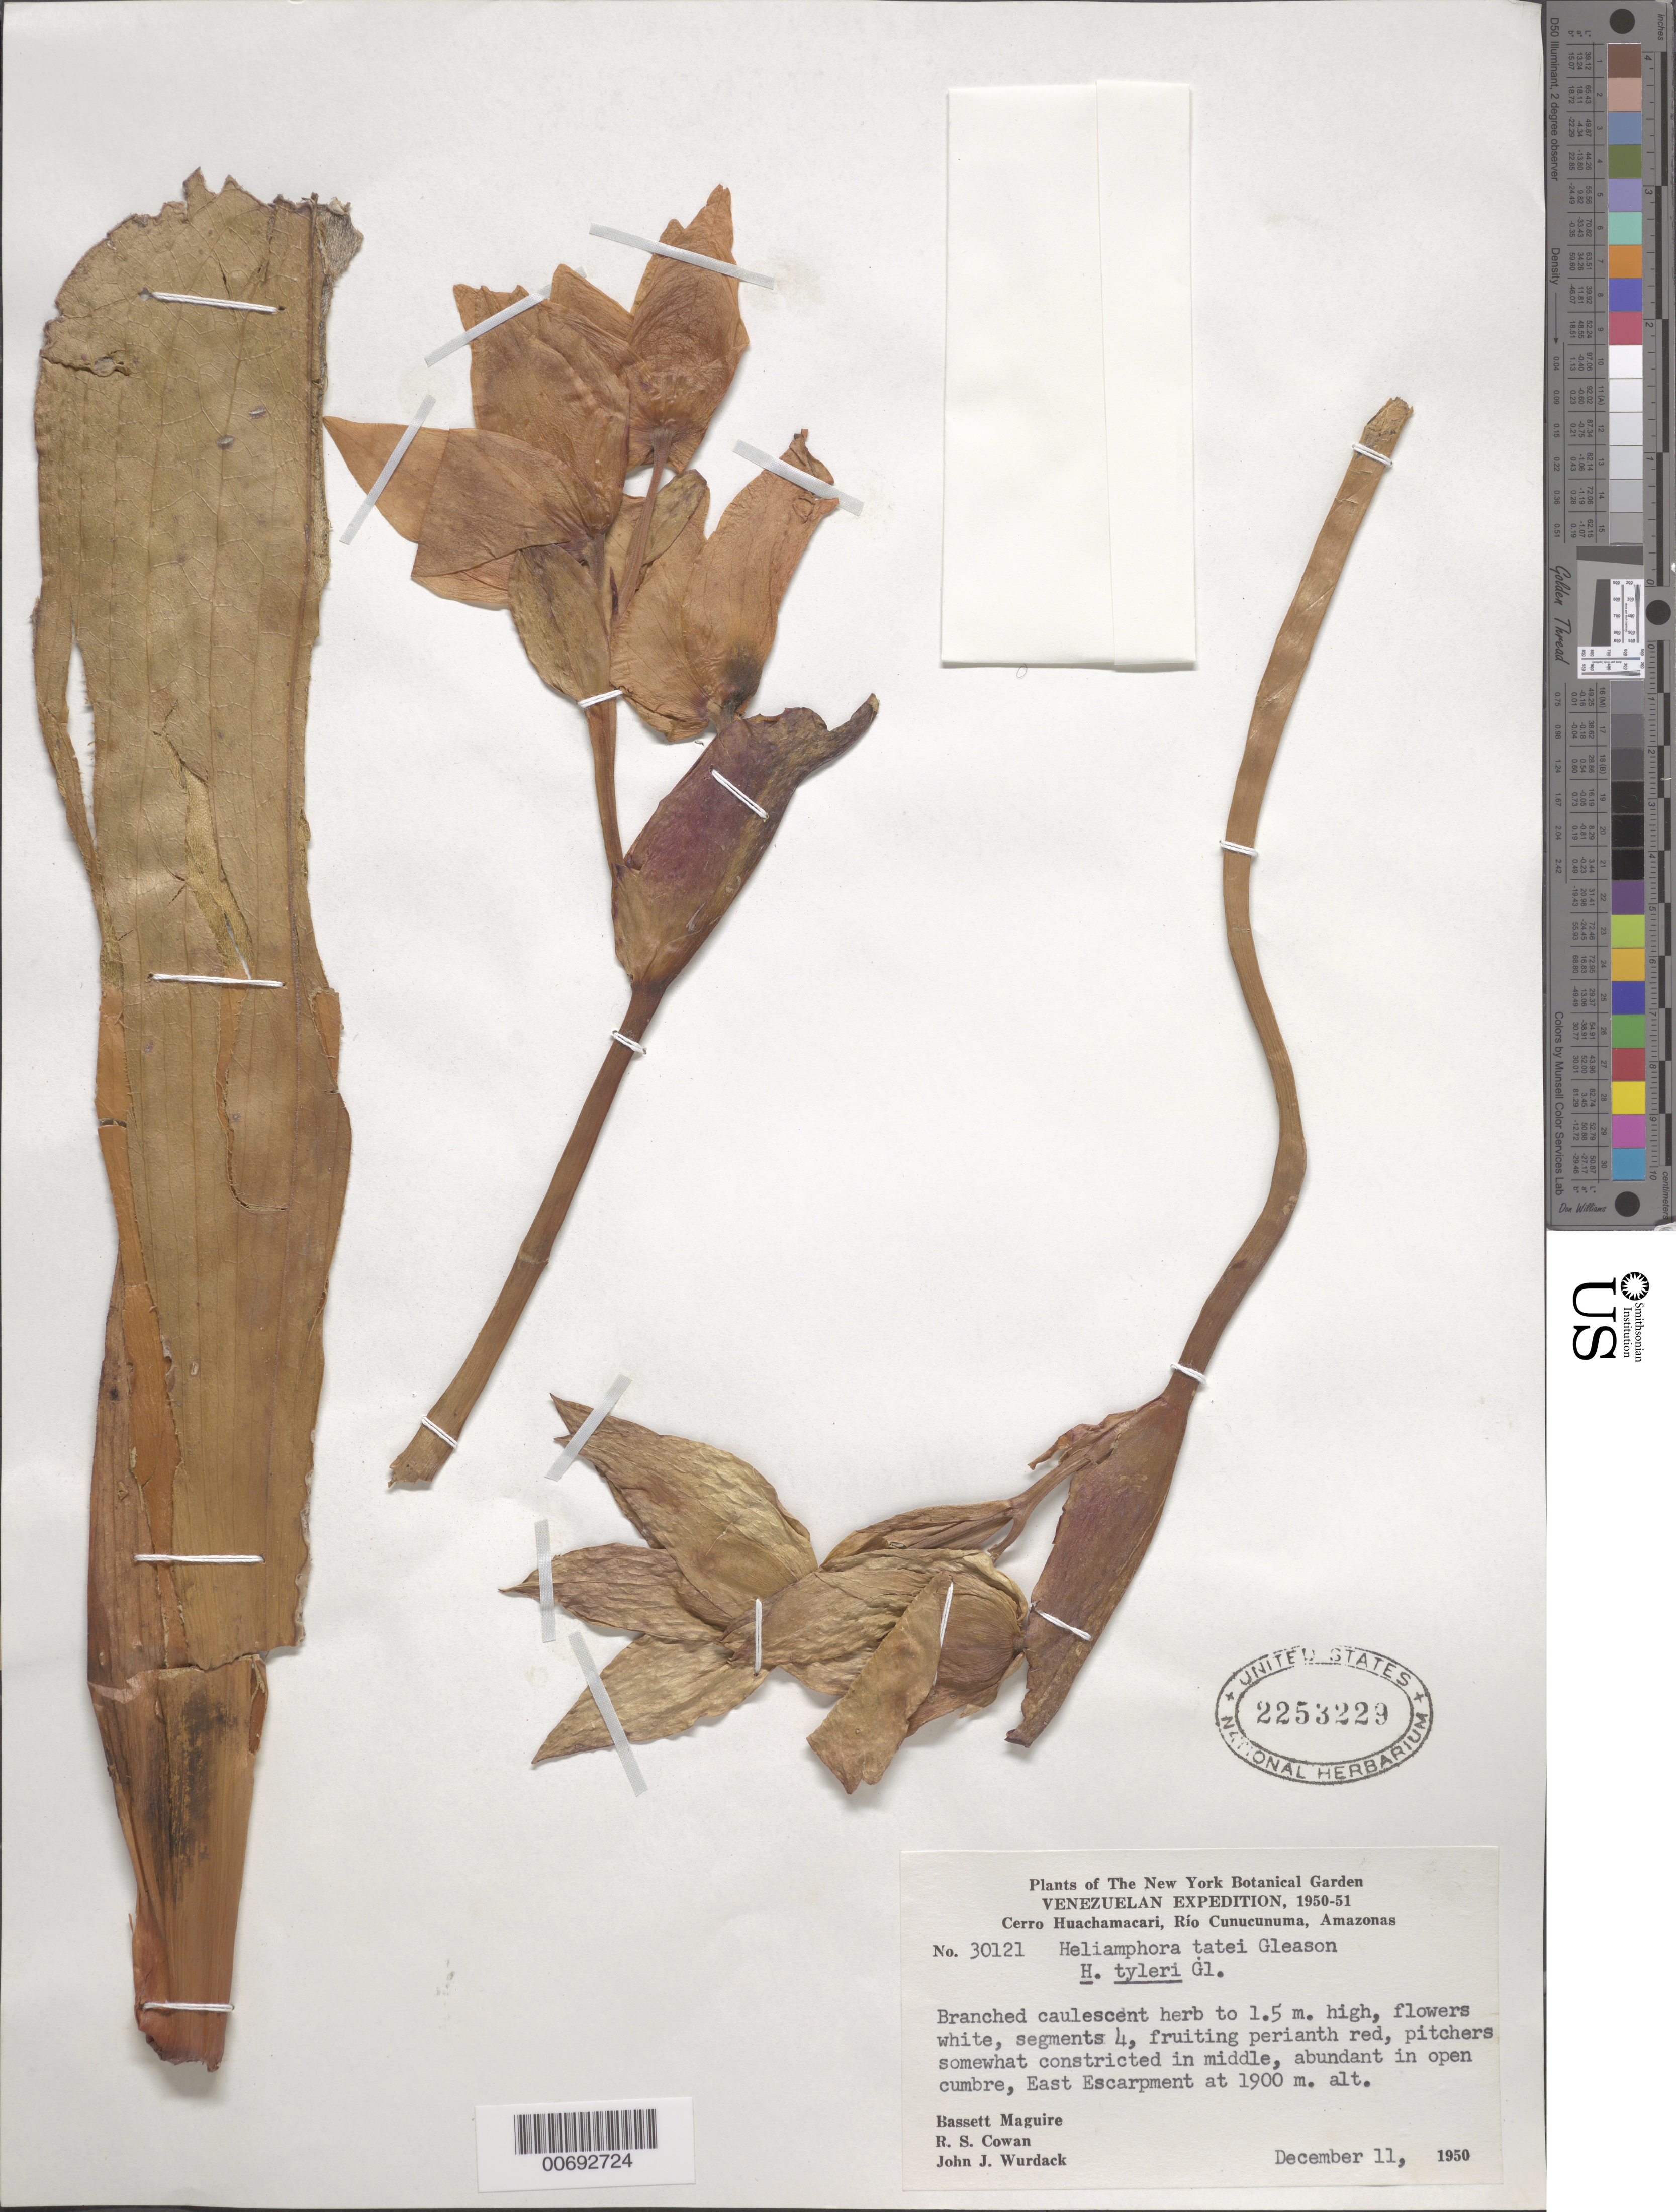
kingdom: Plantae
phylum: Tracheophyta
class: Magnoliopsida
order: Ericales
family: Sarraceniaceae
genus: Heliamphora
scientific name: Heliamphora tyleri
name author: Gleason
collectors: B. Maguire, R. S. Cowan & J. J. Wurdack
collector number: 30121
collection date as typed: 11-Dec-50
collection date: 1950-12-11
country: Venezuela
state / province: Amazonas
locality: Cerro Huachamacari, Río Cunucunuma, East Escarpment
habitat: Open cumbre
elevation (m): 1900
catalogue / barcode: US 2253229